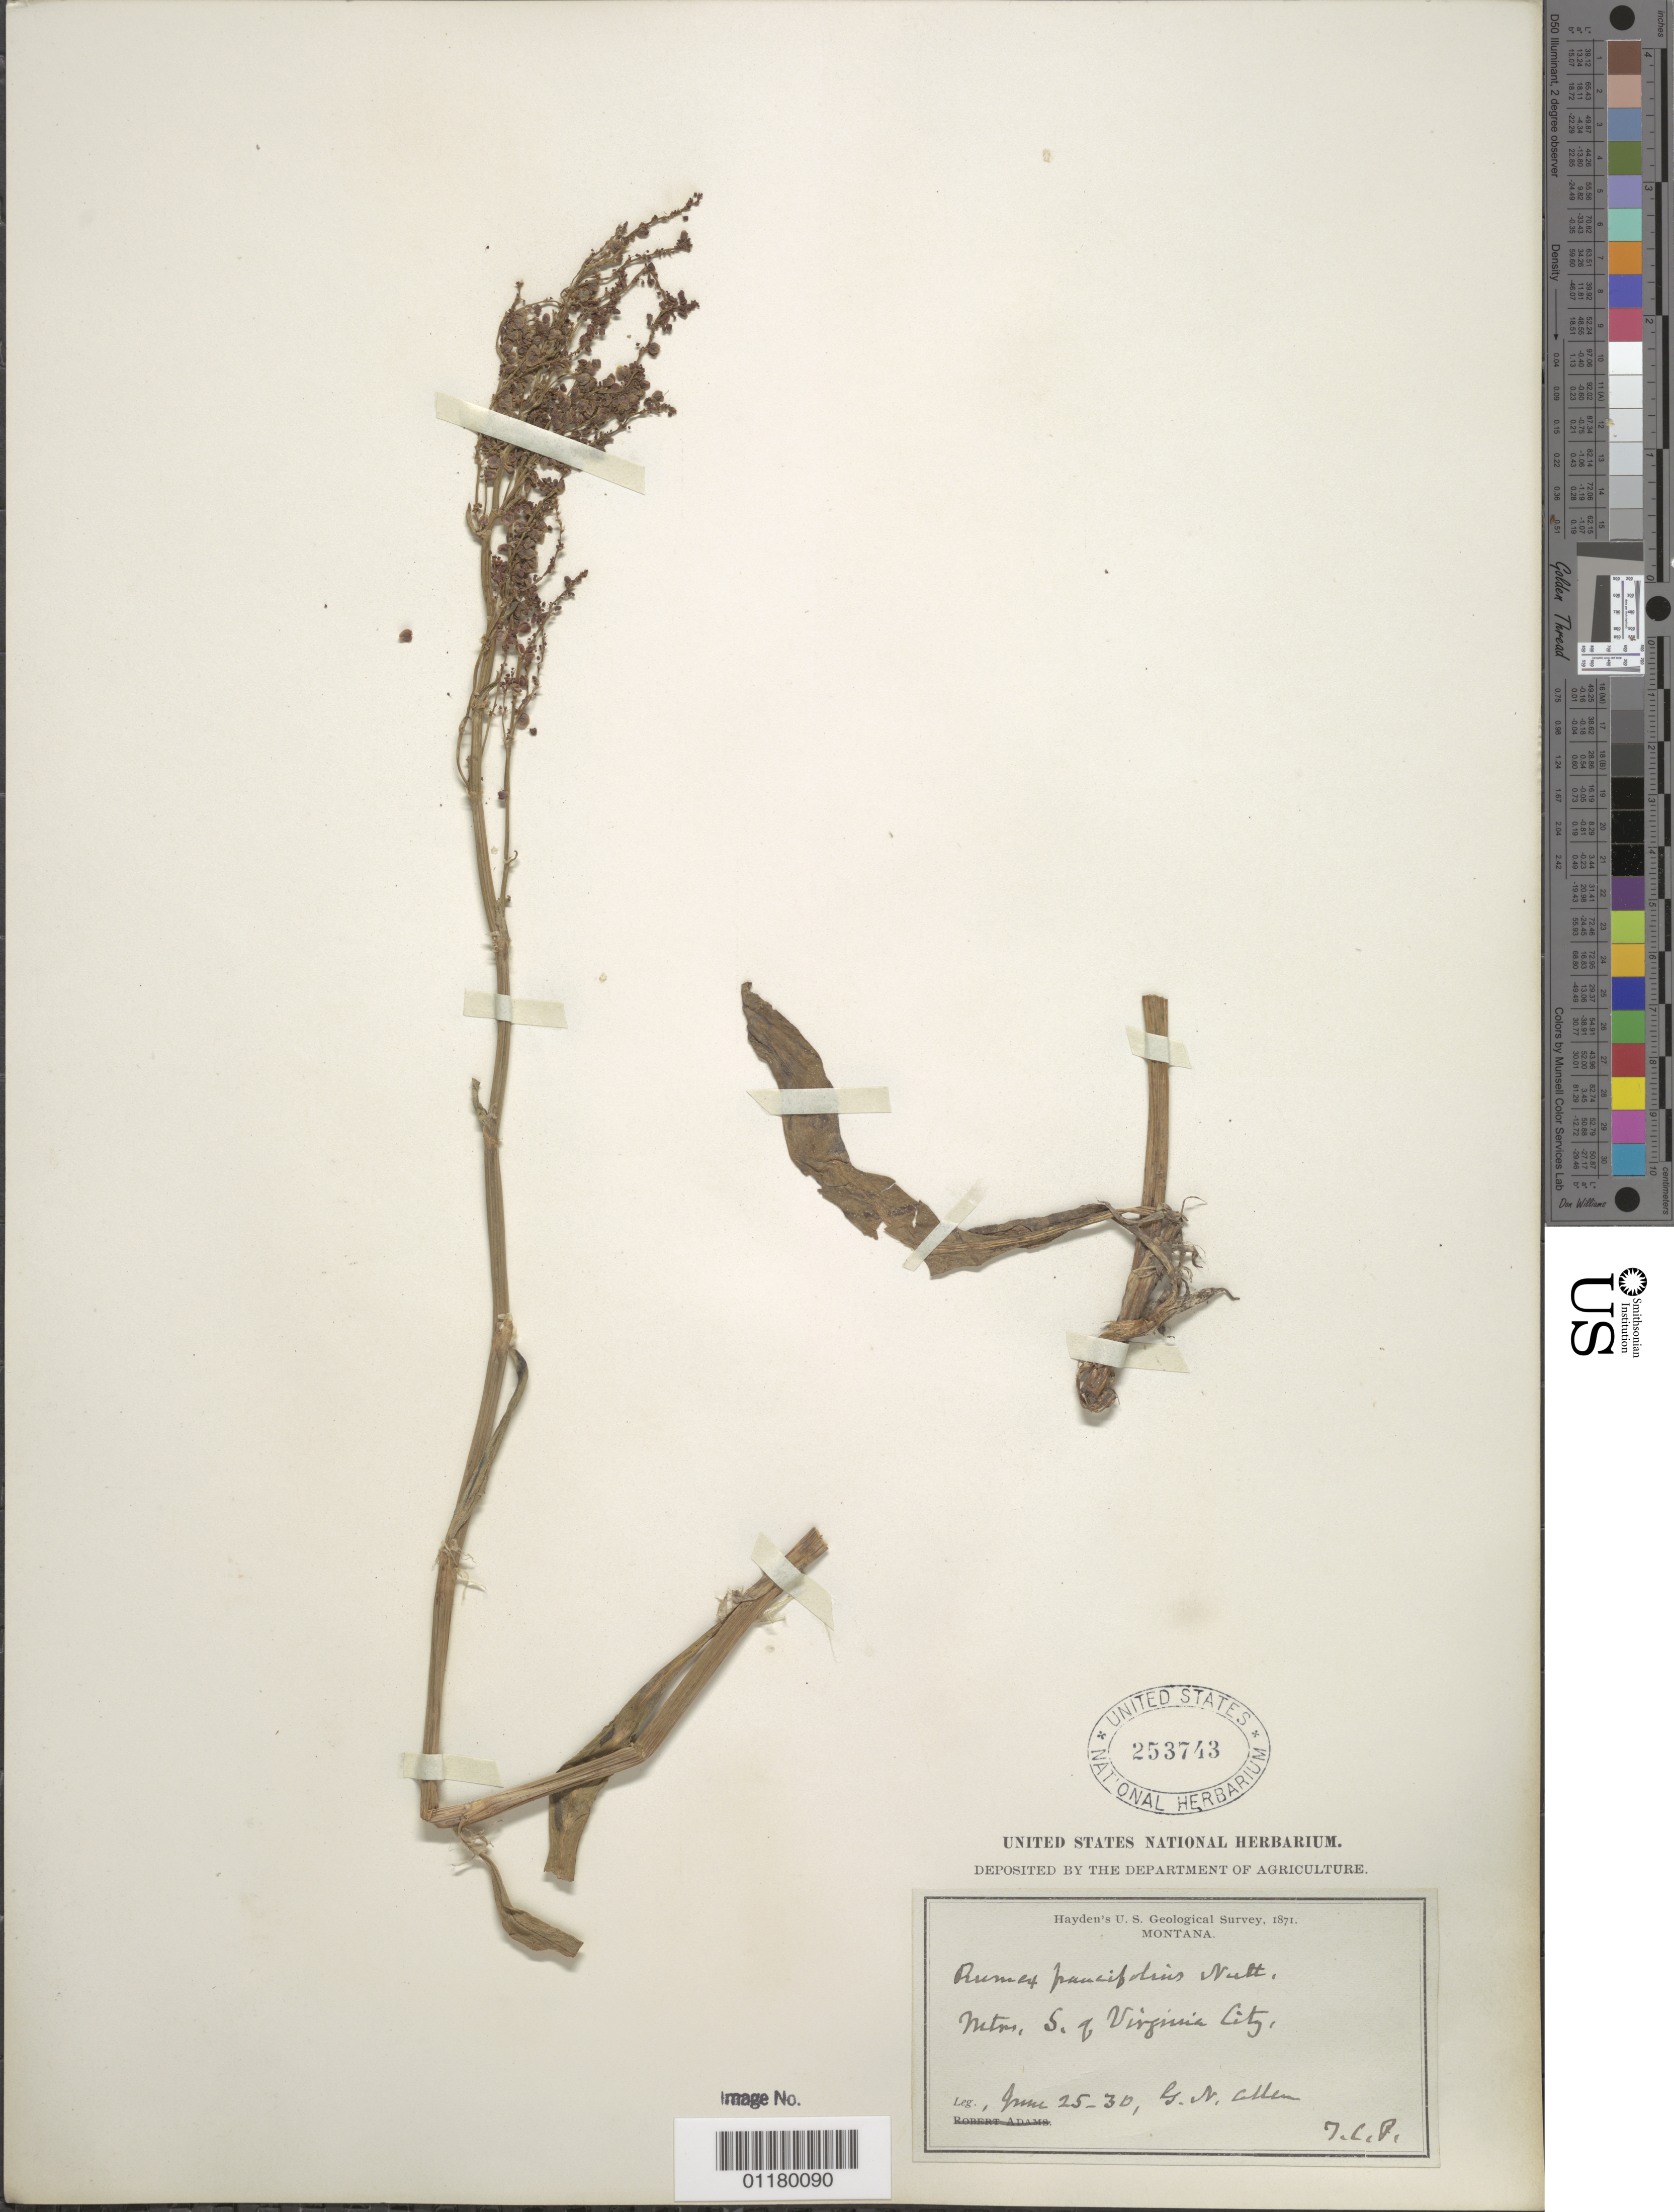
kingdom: Plantae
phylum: Tracheophyta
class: Magnoliopsida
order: Caryophyllales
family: Polygonaceae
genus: Rumex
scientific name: Rumex paucifolius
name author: Nutt.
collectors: G. N. Allen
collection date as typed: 25 Jun 1871 to 30 Jun 1871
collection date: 1871-06-25/1871-06-30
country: United States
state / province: Montana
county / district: Madison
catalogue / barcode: US 253743